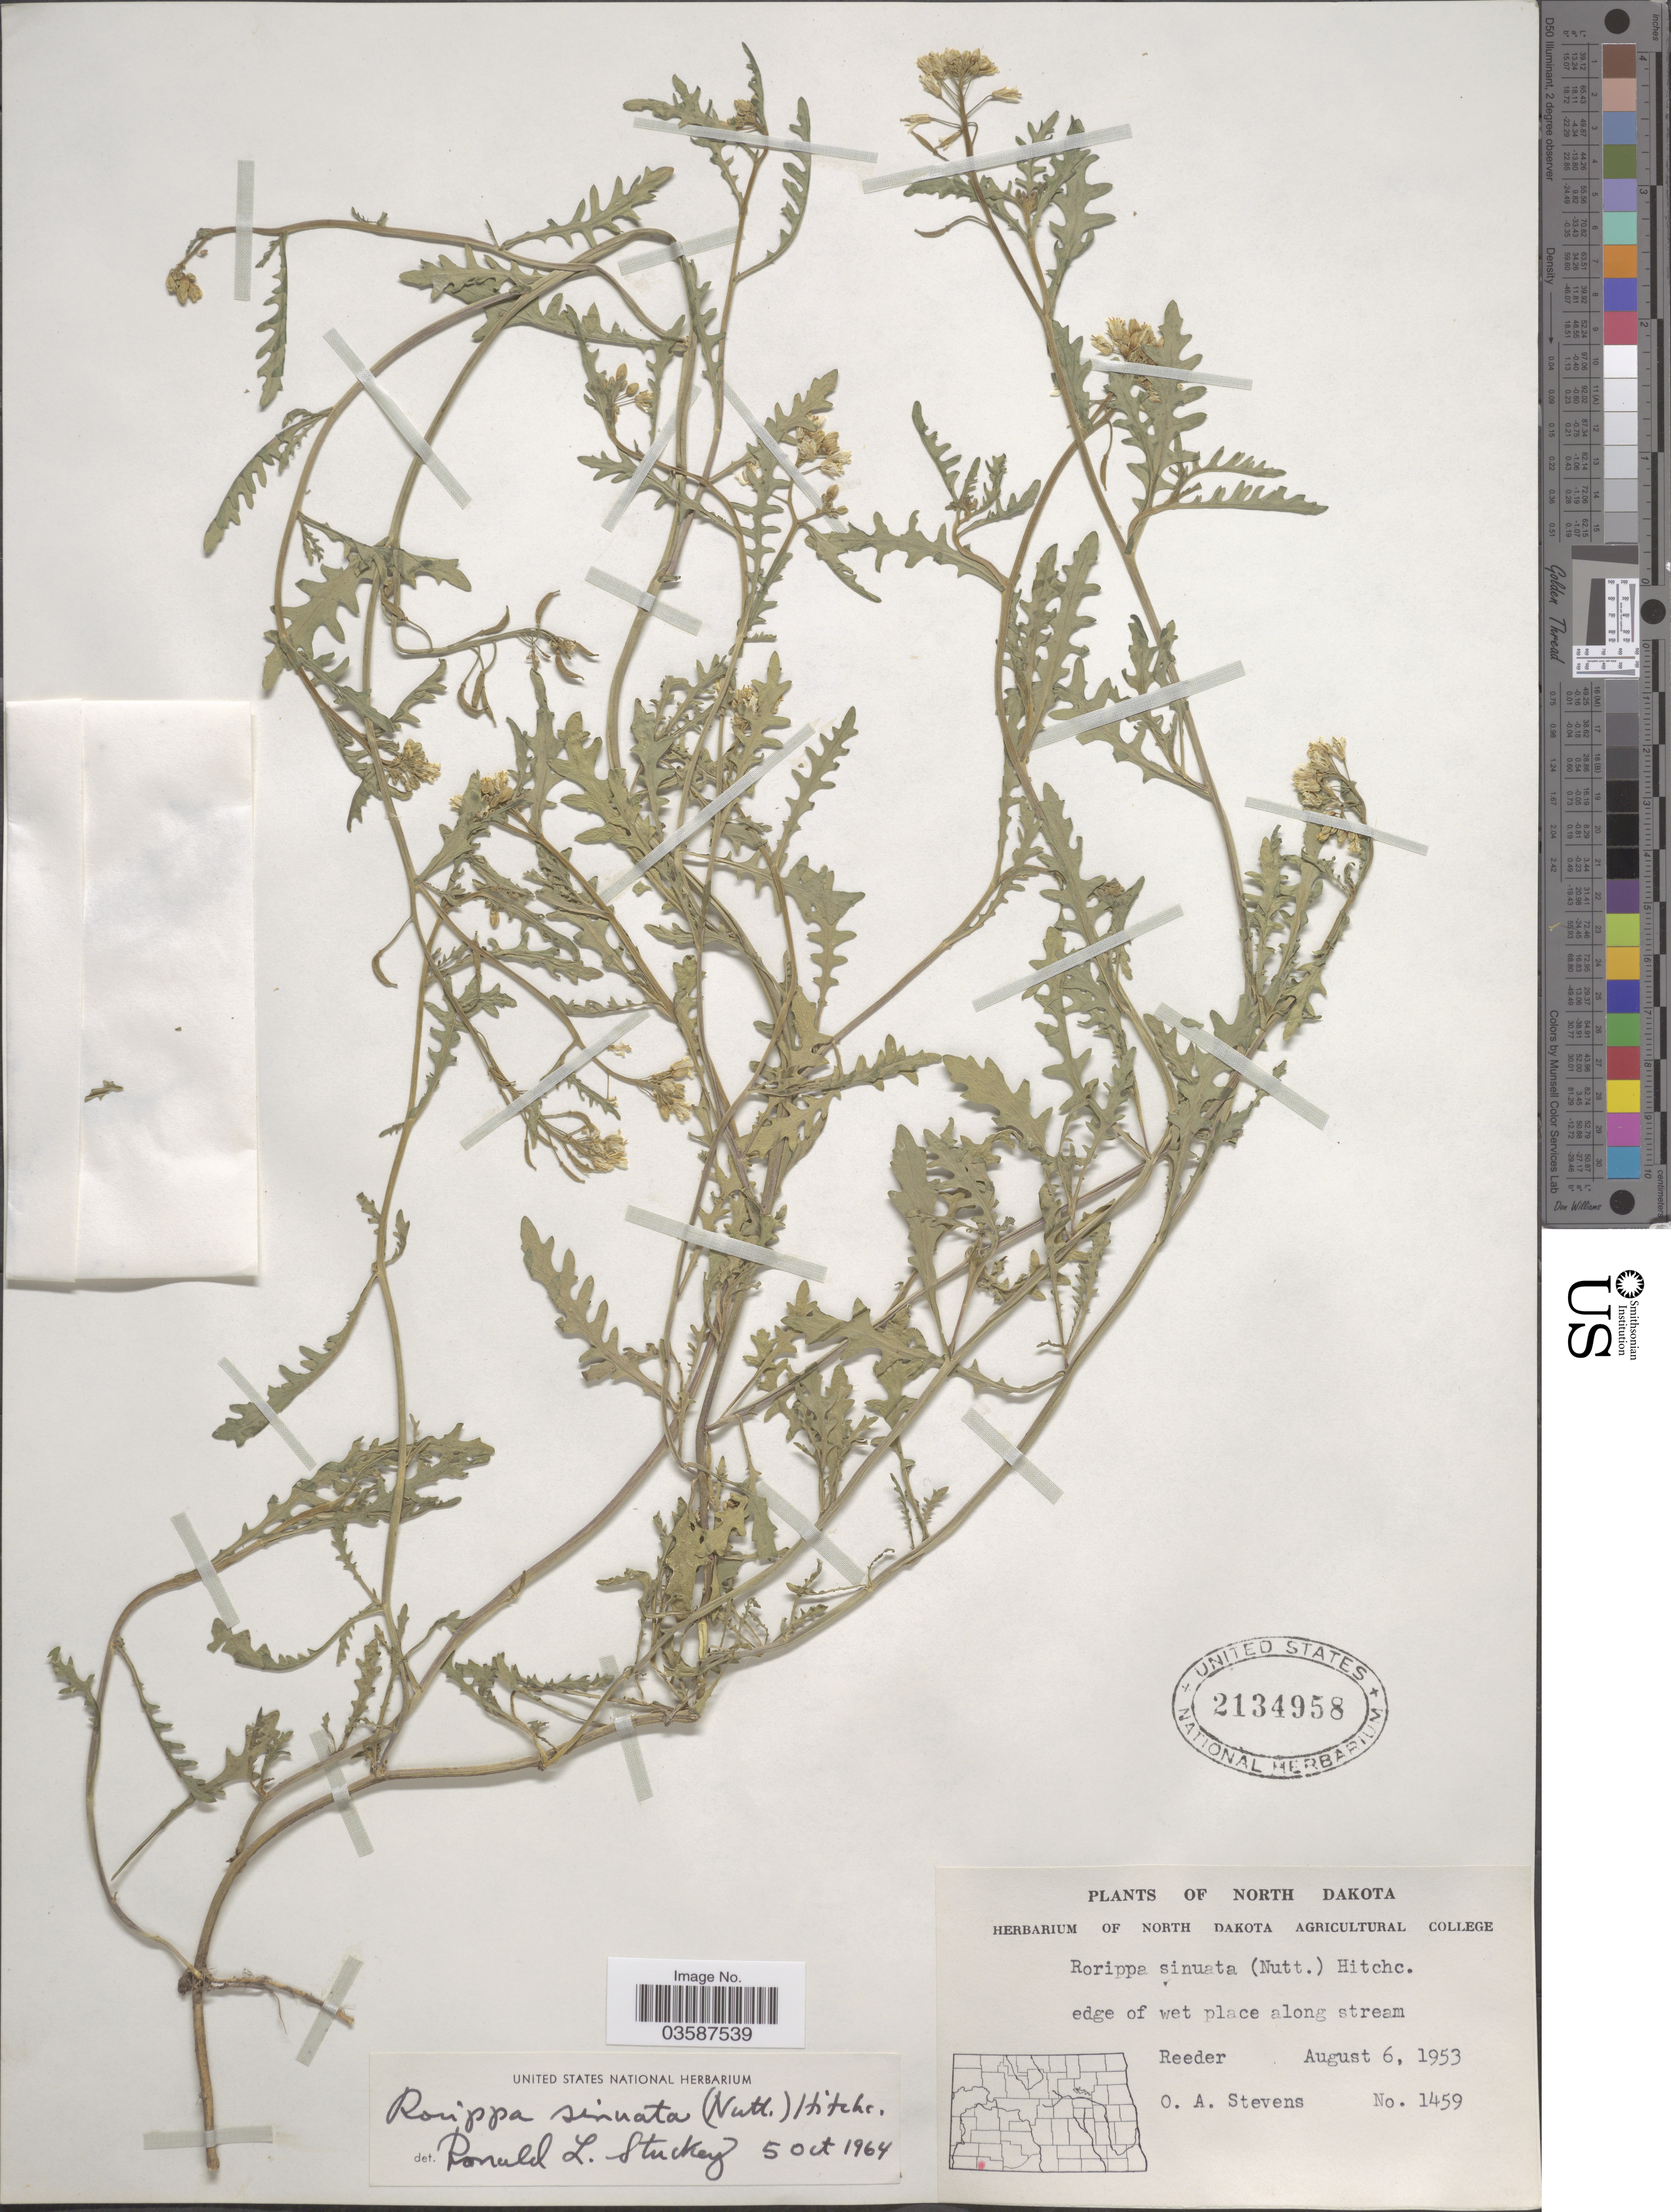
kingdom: Plantae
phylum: Tracheophyta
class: Magnoliopsida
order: Brassicales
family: Brassicaceae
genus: Rorippa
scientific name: Rorippa sinuata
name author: (Nutt.) Hitchc.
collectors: O. A. Stevens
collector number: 1459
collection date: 1953-08-06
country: United States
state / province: North Dakota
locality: Edge of wet place along stream. Reeder.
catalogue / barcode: US 2134958